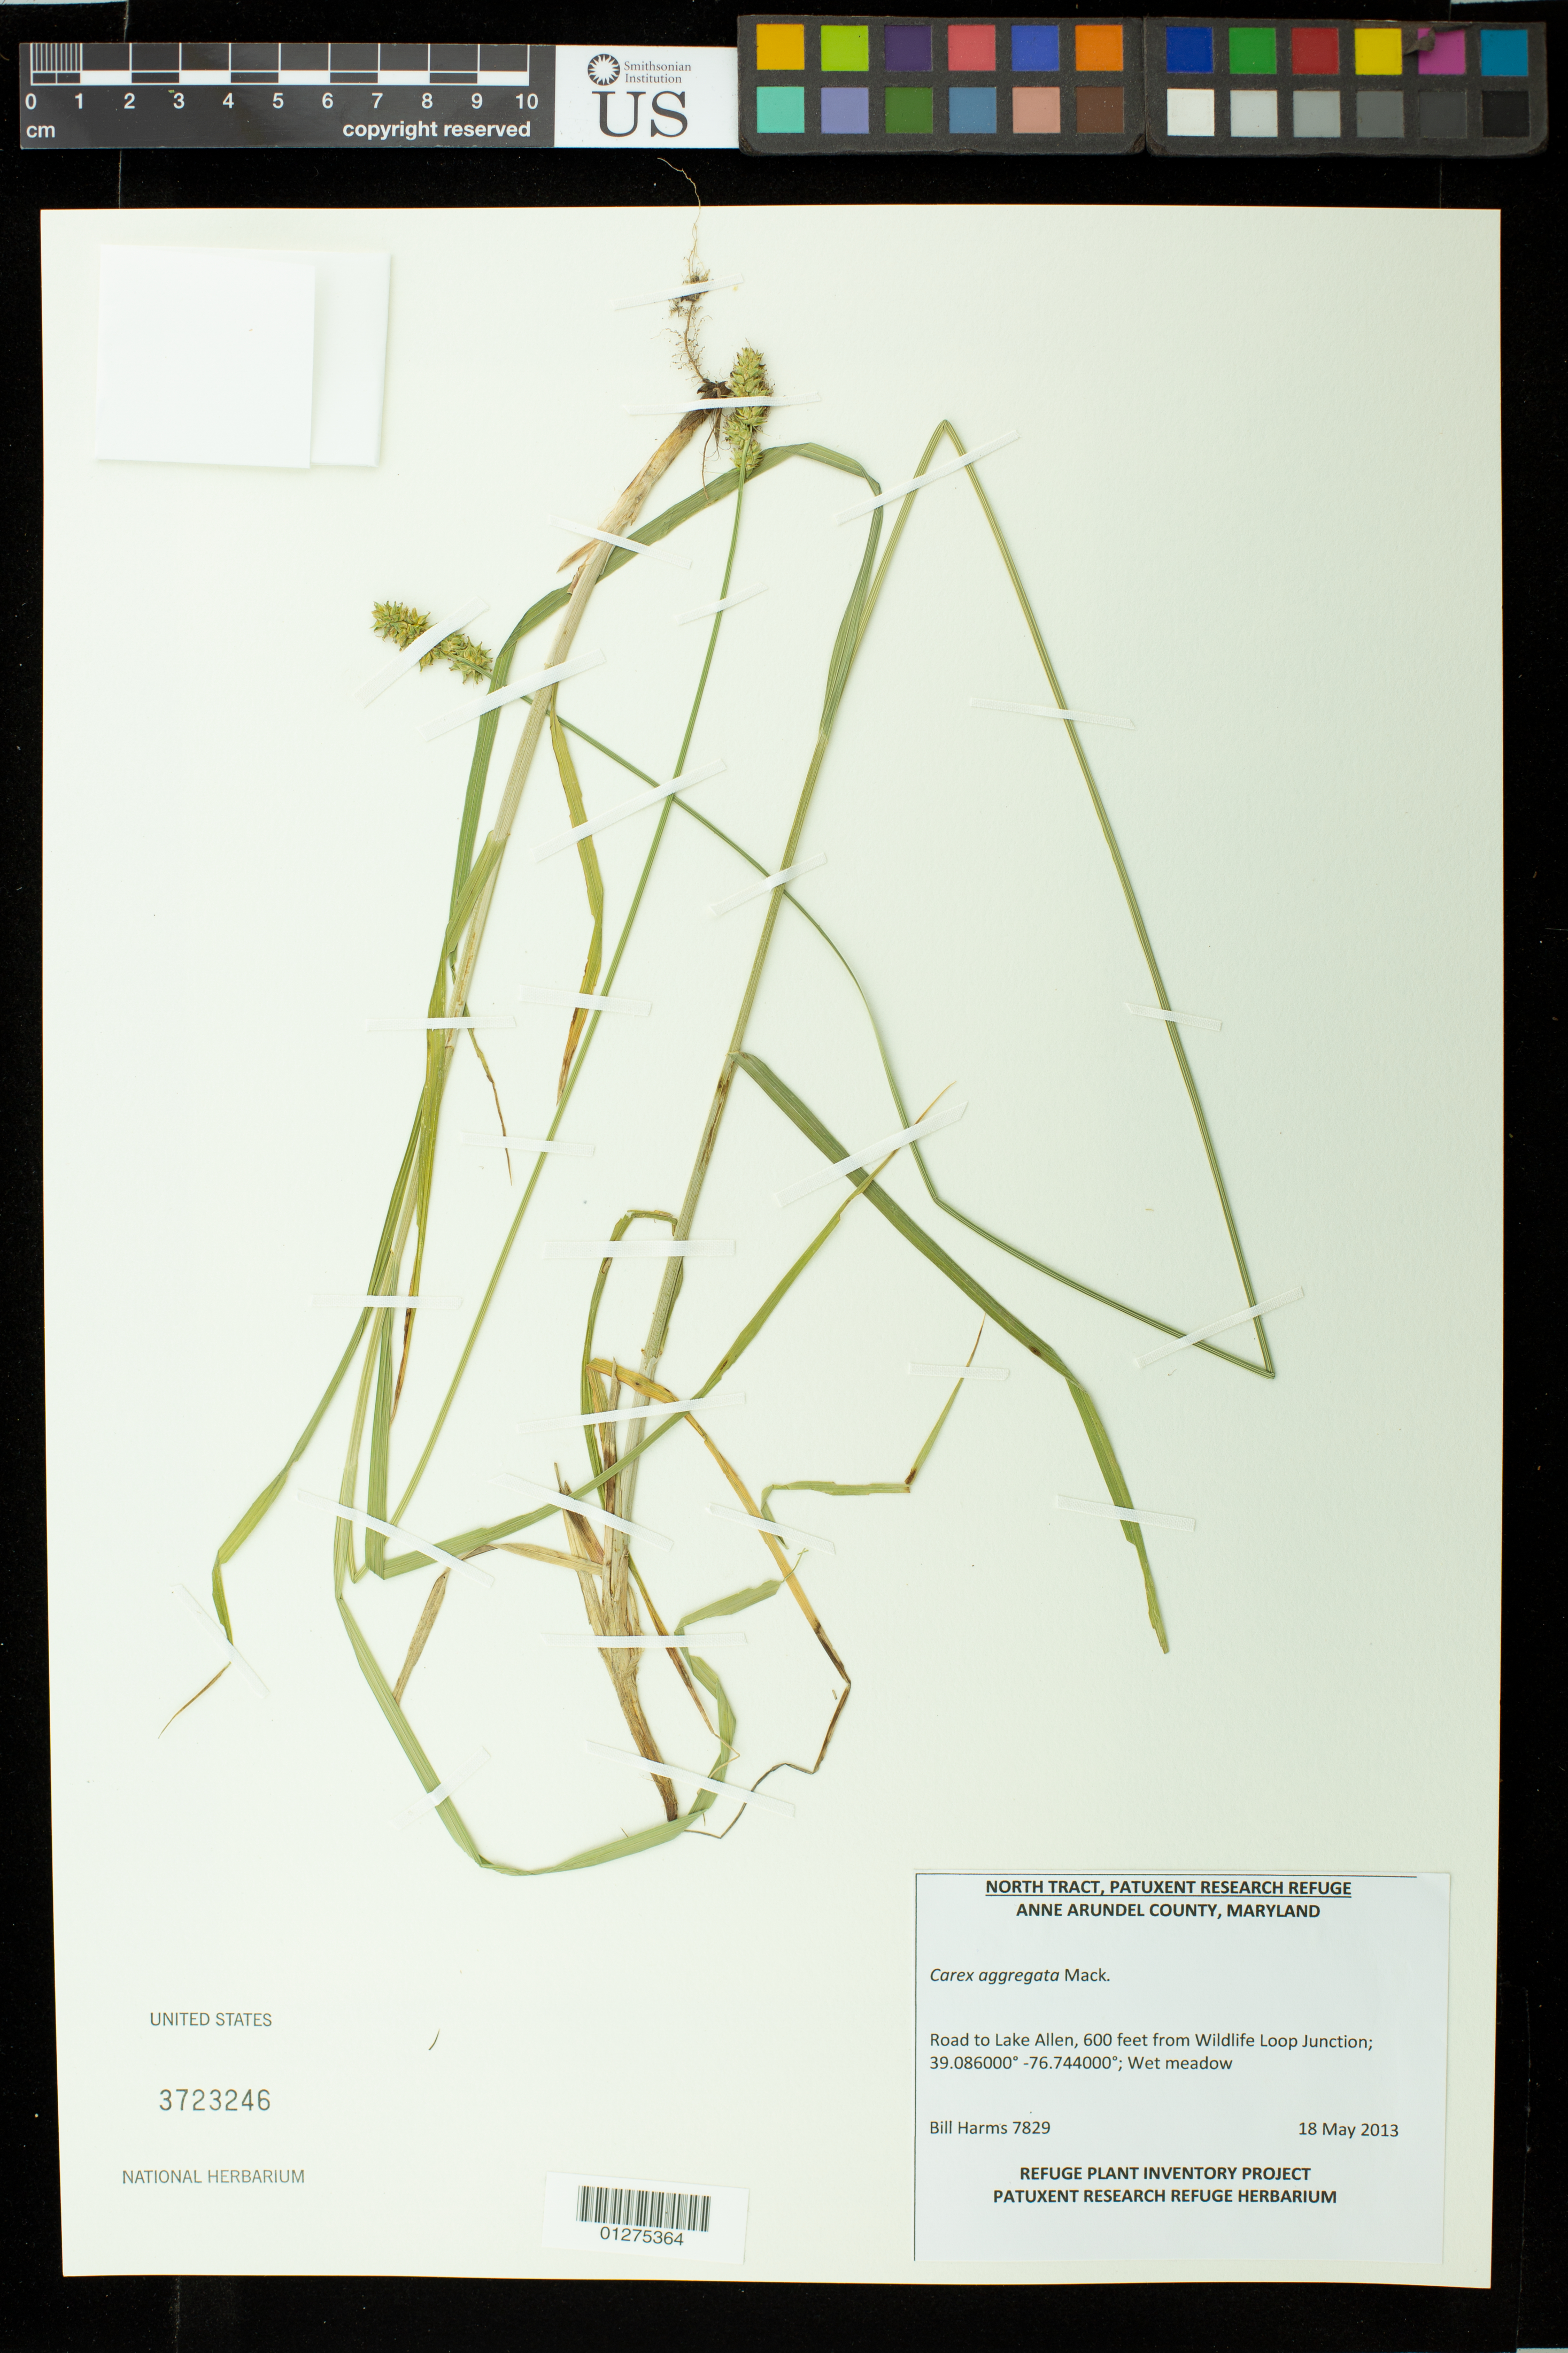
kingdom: Plantae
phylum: Tracheophyta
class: Liliopsida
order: Poales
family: Cyperaceae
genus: Carex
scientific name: Carex aggregata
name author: Mack.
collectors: B. Harms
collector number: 7829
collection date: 2013-05-18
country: United States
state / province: Maryland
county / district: Anne Arundel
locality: Road to Lake Allen, 600 feet from wildlife Loop Junction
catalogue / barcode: US 3723246